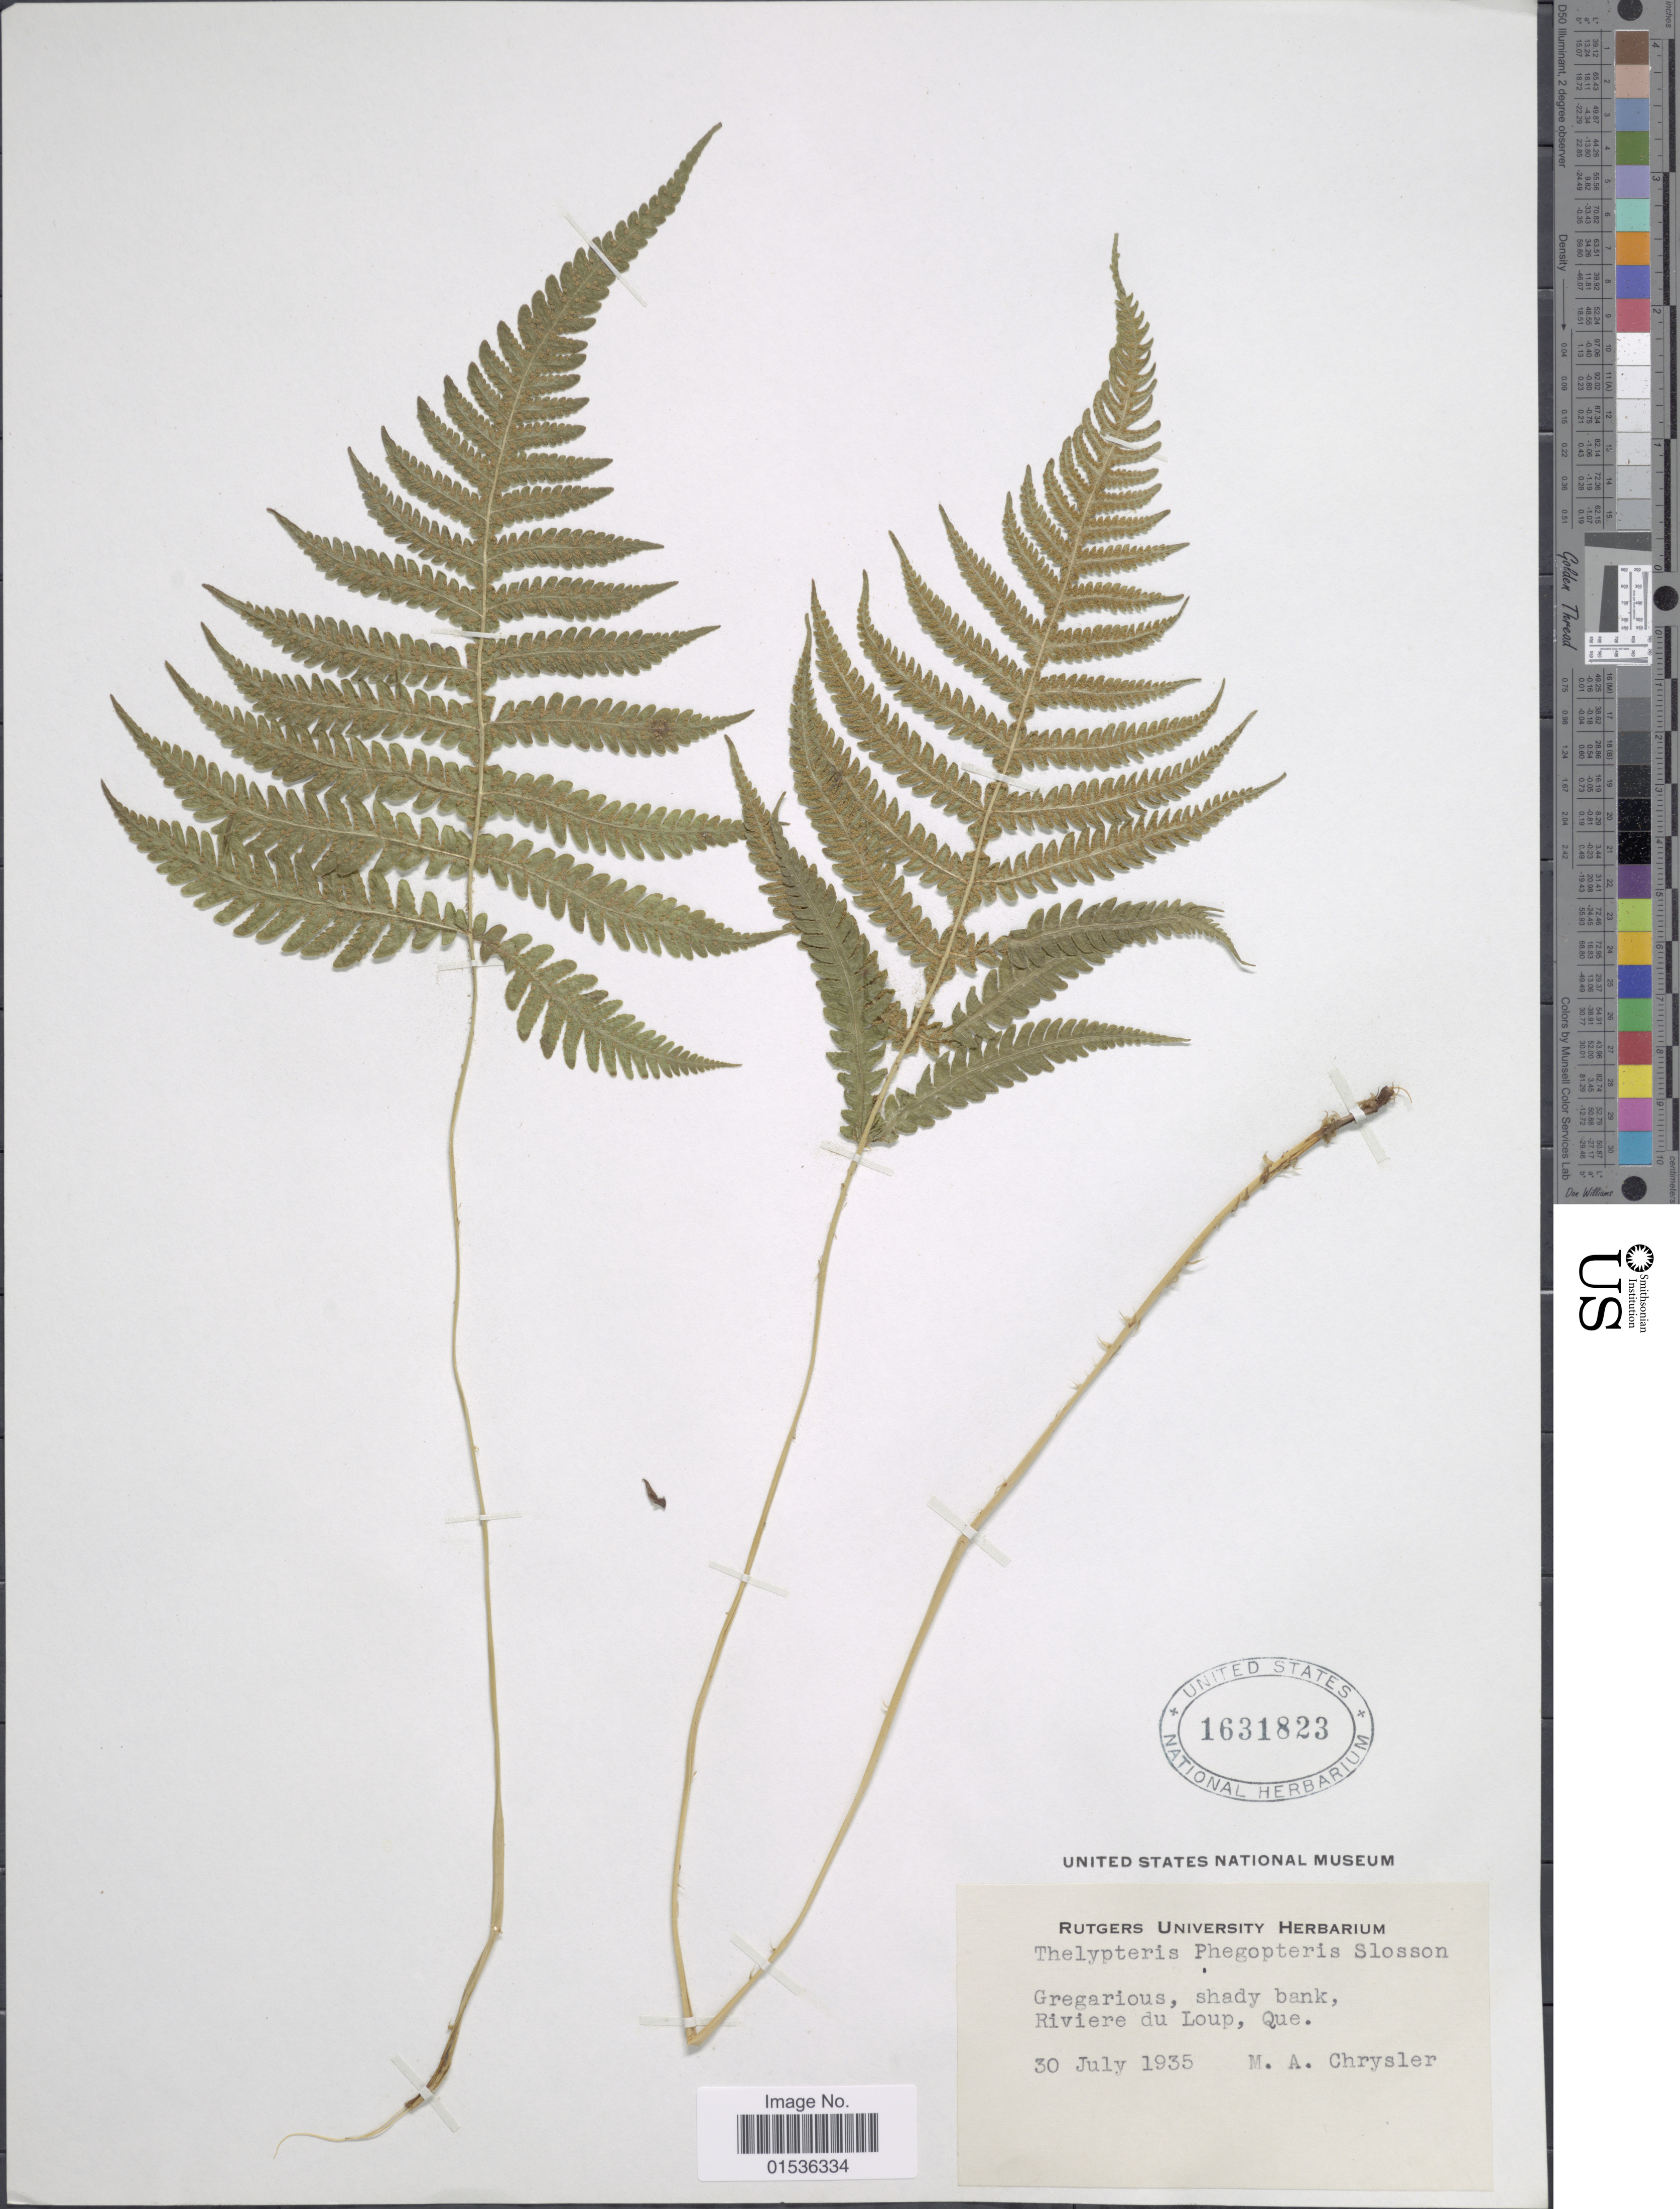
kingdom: Plantae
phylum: Tracheophyta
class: Polypodiopsida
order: Polypodiales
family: Thelypteridaceae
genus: Phegopteris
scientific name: Phegopteris connectilis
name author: (Michx.) Watt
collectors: M. A. Chrysler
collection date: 1935-07-30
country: Canada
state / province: Quebec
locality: Riviere du Loup, Que.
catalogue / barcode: US 1631823